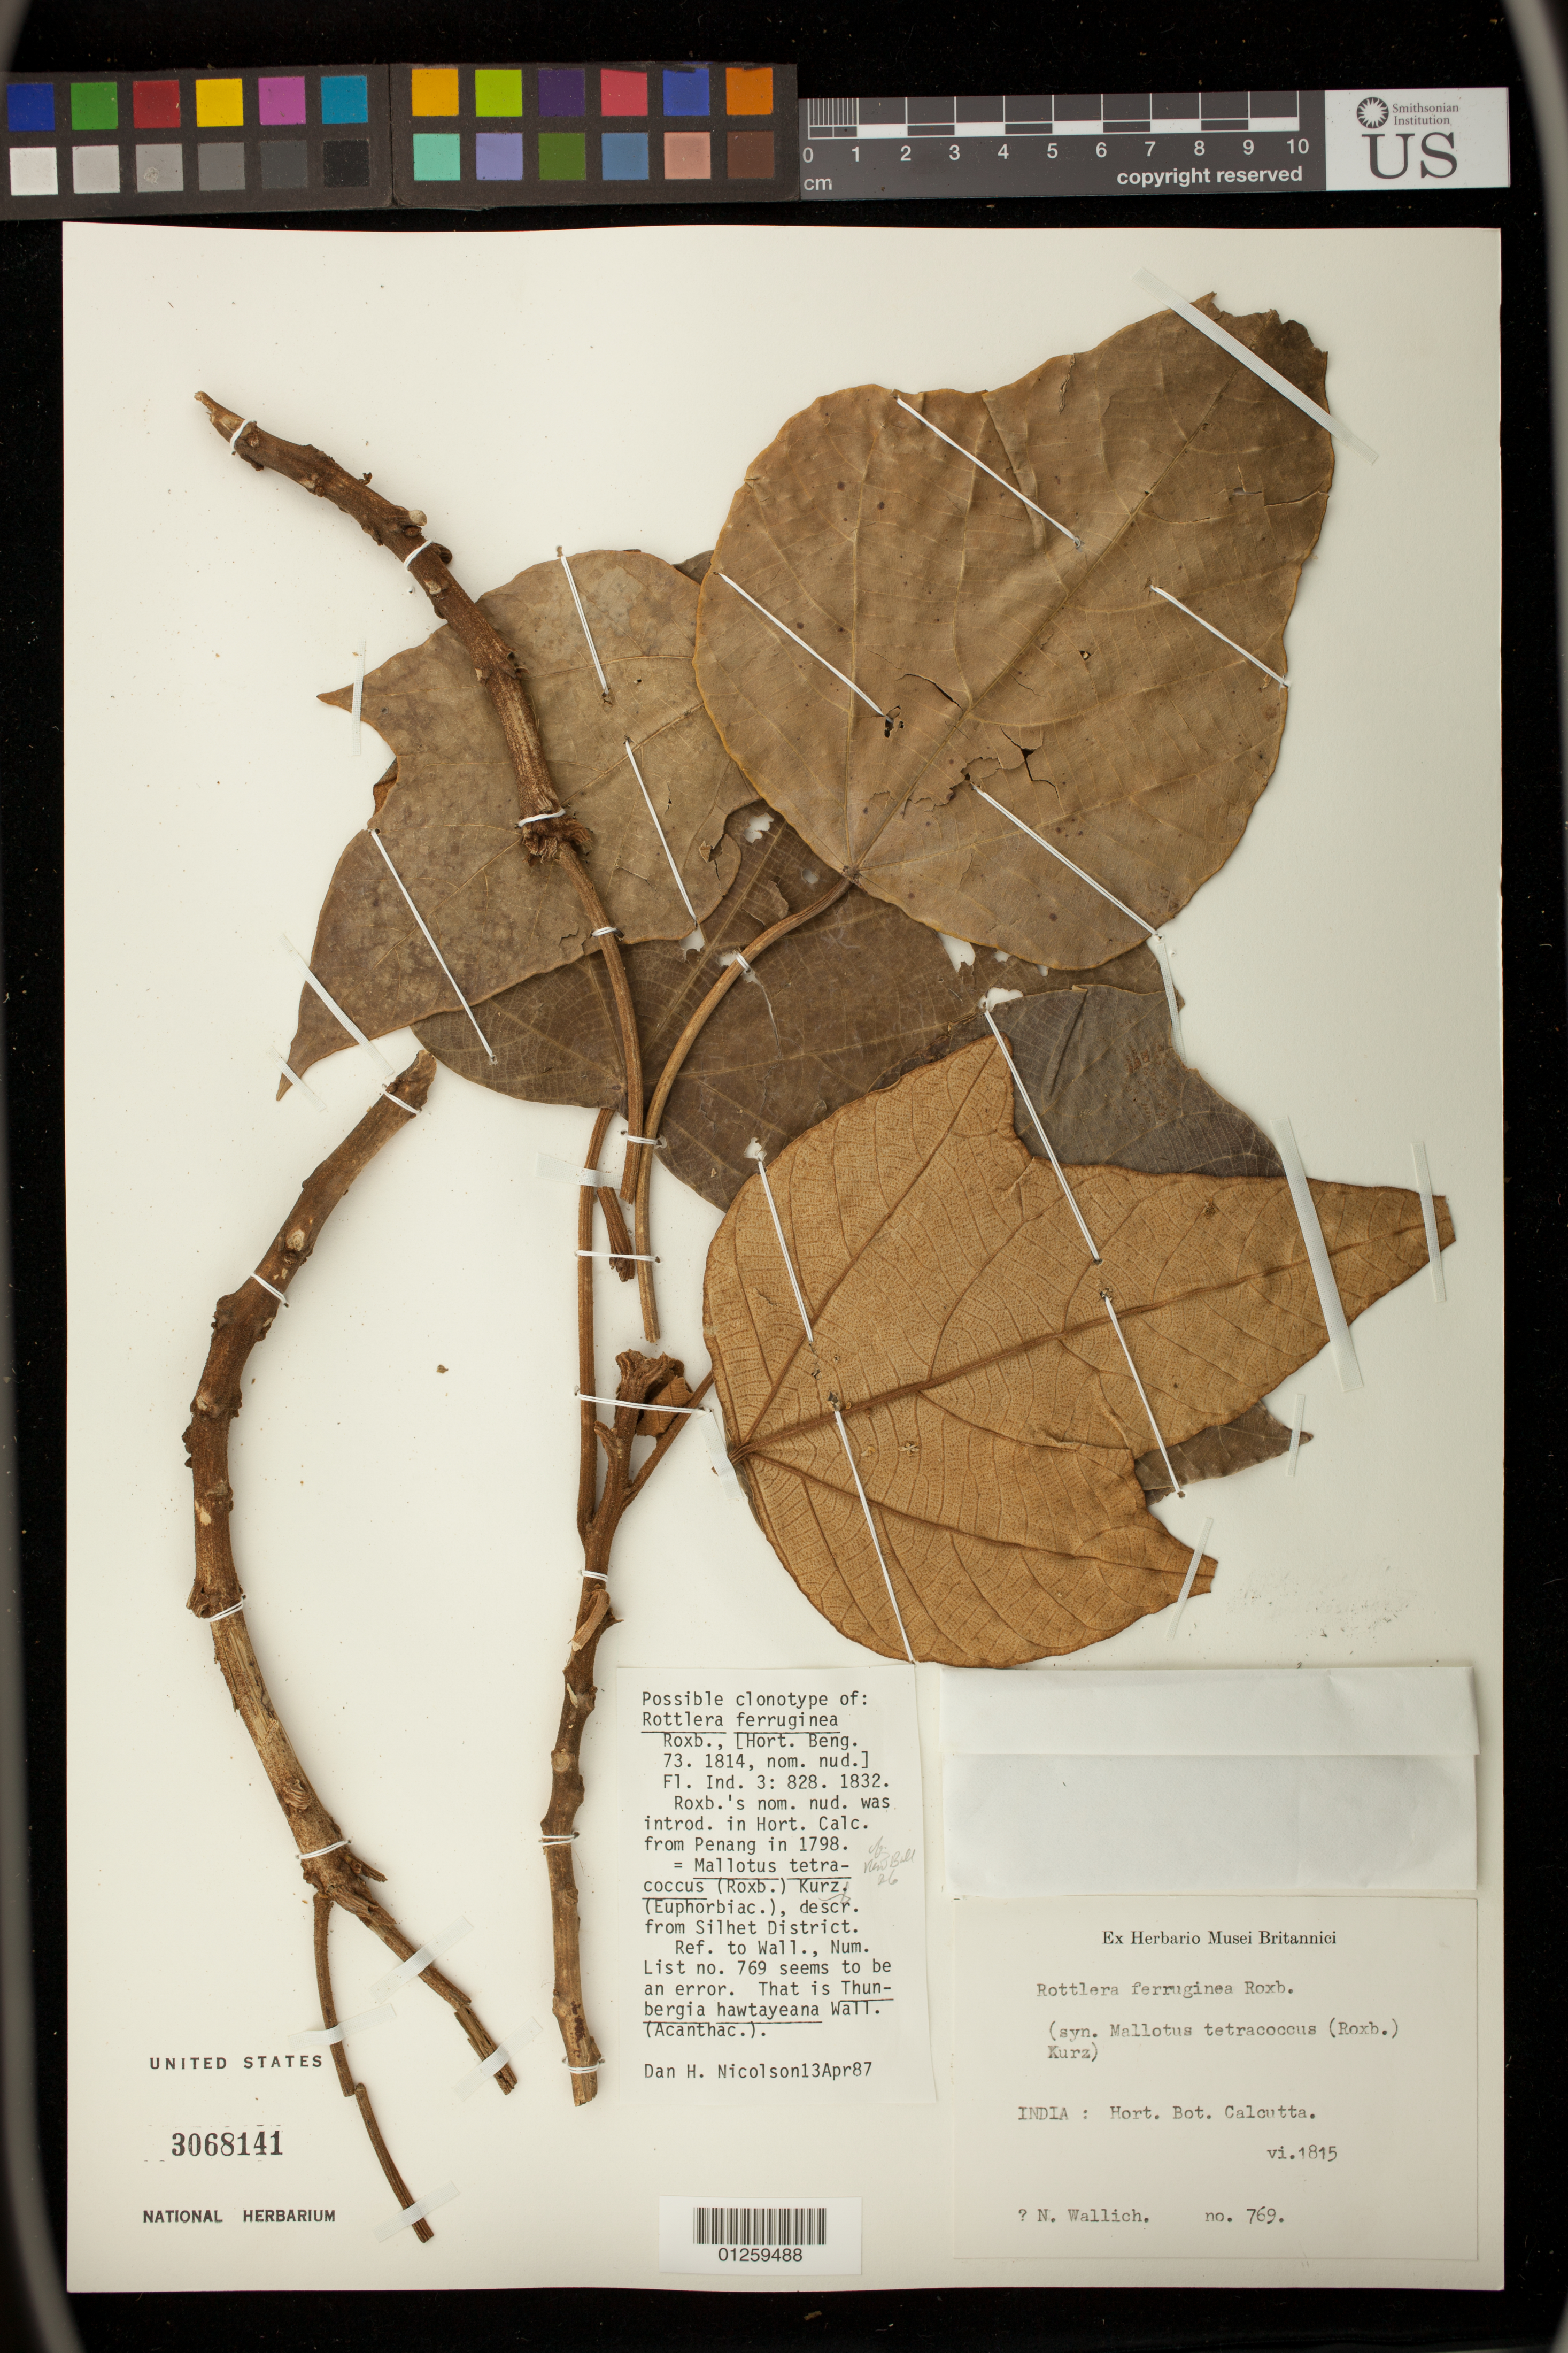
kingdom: Plantae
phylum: Tracheophyta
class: Magnoliopsida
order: Malpighiales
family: Euphorbiaceae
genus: Mallotus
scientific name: Mallotus tetracoccus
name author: (Roxb.) Kurz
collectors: N. Wallich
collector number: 769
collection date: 1815-06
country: India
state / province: West Bengal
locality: Calcutta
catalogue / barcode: US 3068141